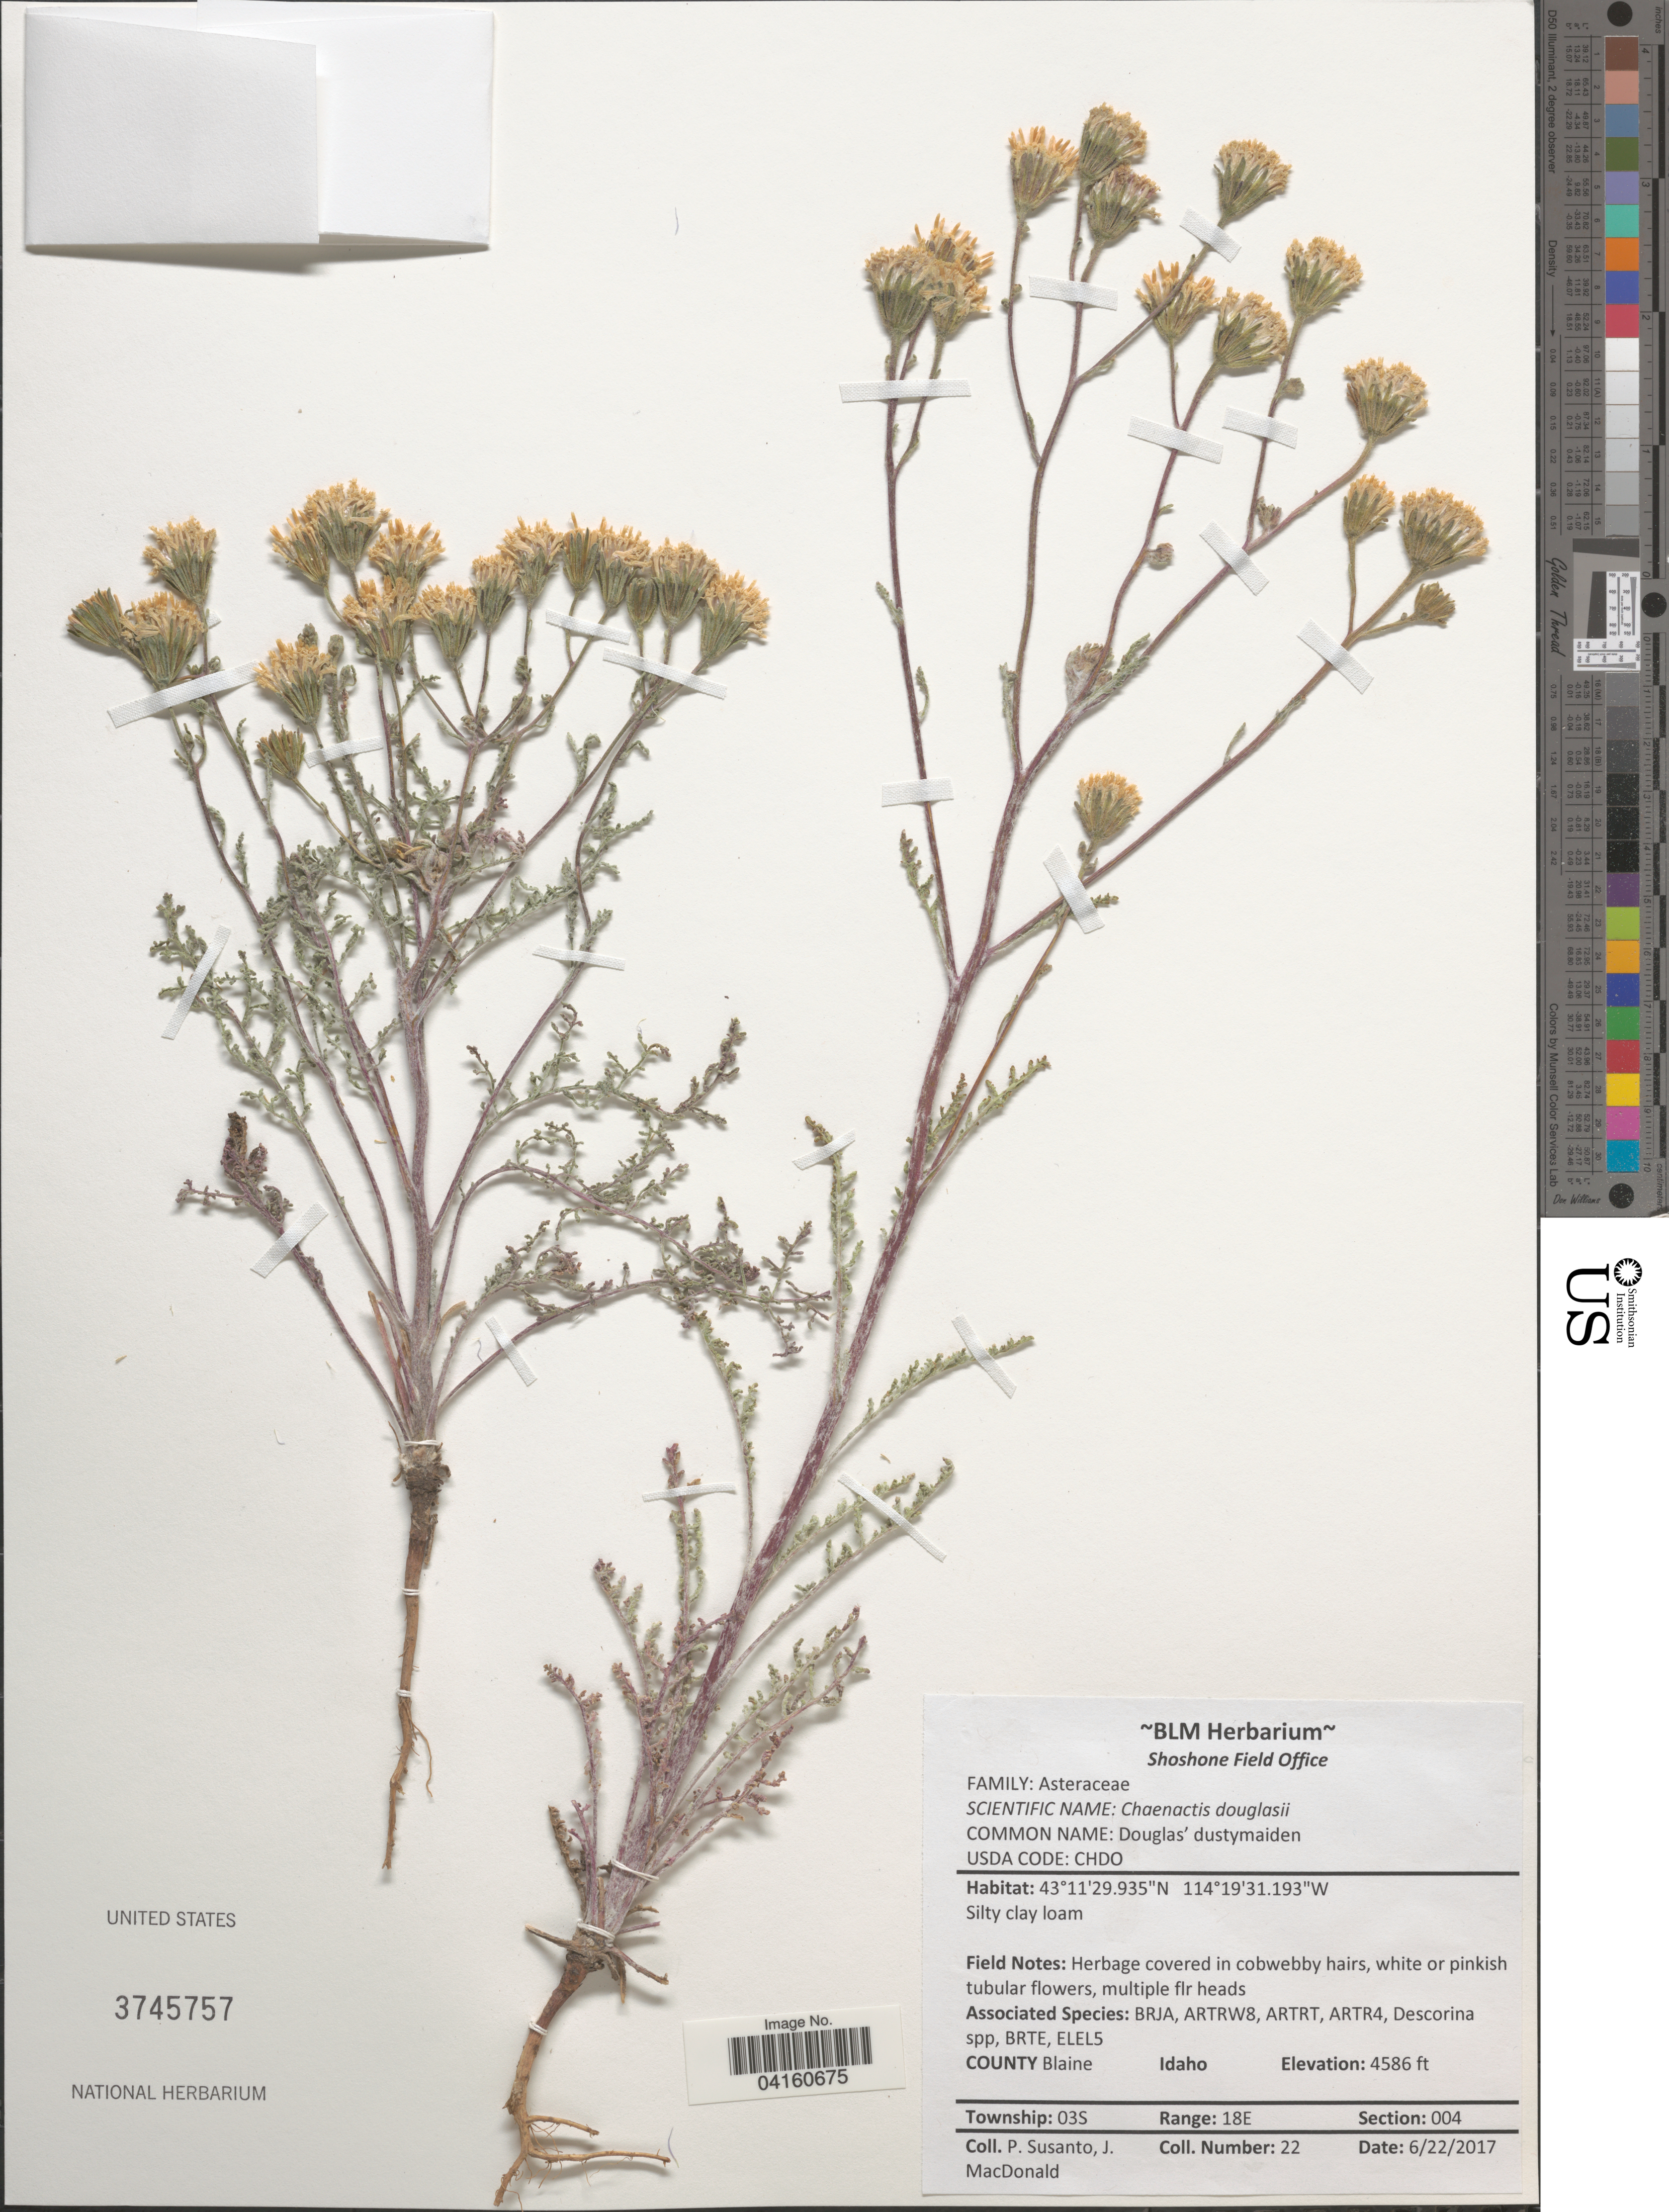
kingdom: Plantae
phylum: Tracheophyta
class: Magnoliopsida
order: Asterales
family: Asteraceae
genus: Chaenactis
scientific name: Chaenactis douglasii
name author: Hook. & Arn.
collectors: P. Susanto & J. MacDonald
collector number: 22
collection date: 2017-06-22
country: United States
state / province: Idaho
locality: County Blaine. Township: 03S.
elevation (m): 1398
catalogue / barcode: US 3745757